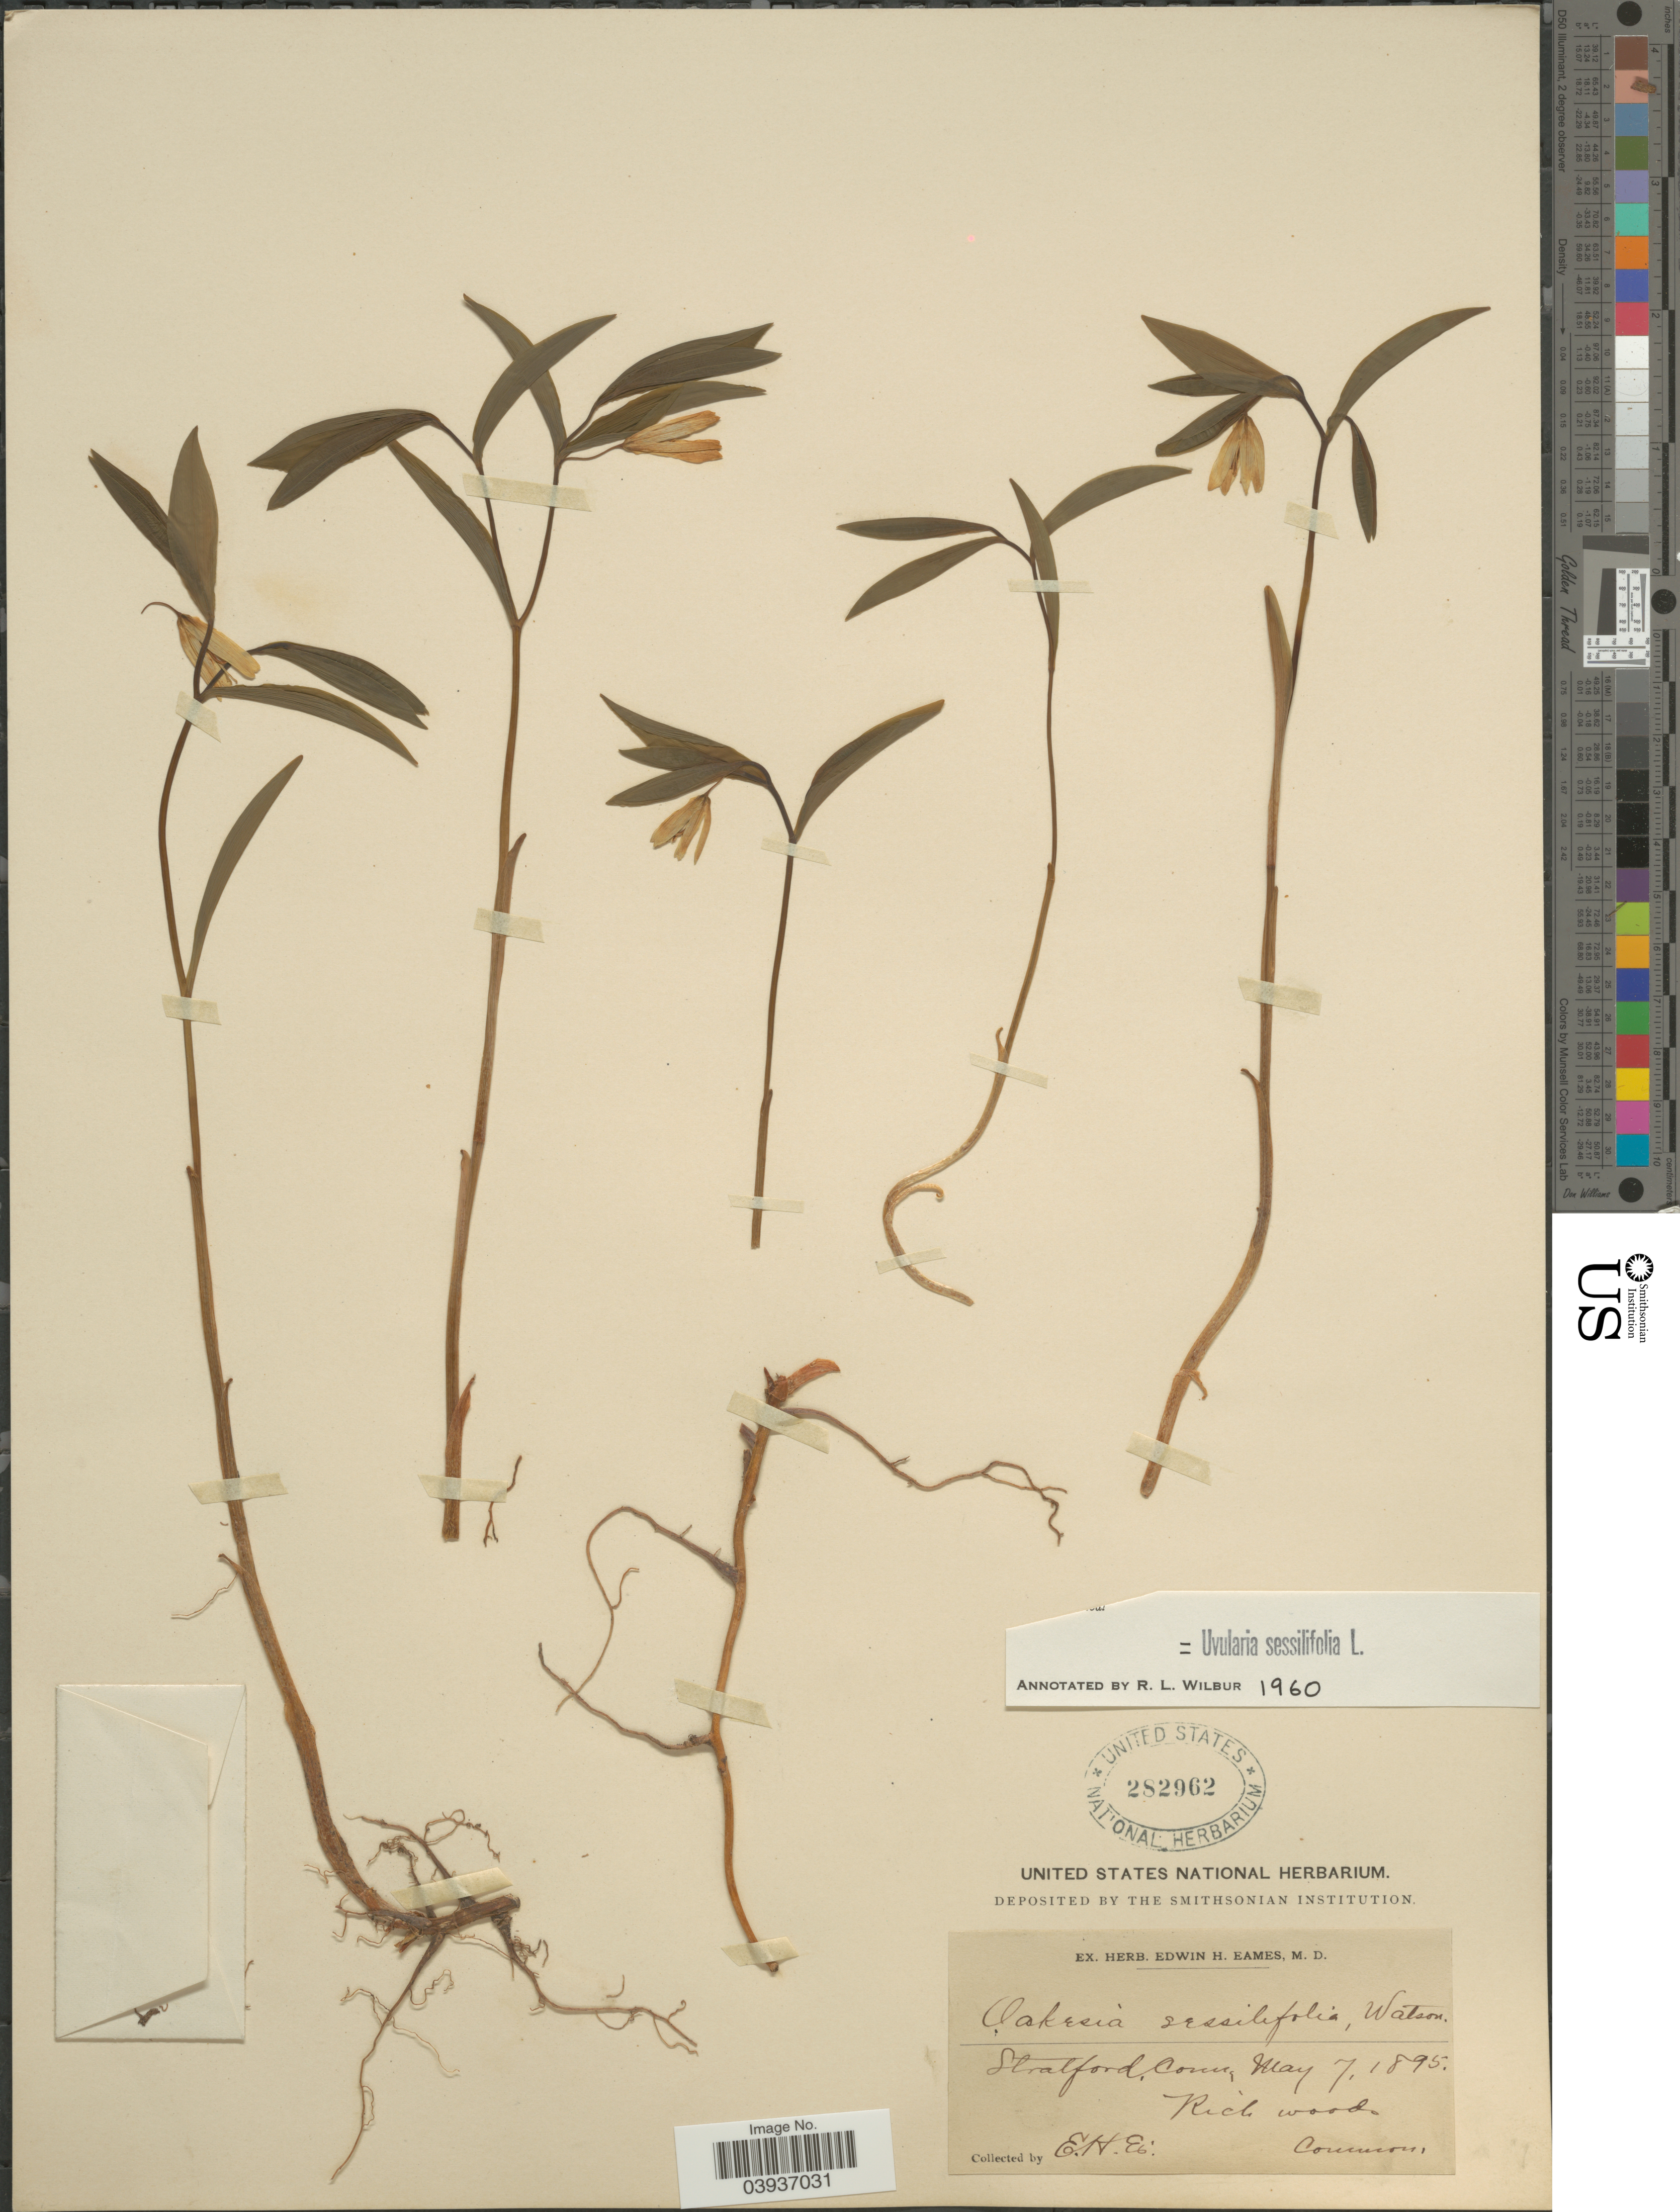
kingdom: Plantae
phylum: Tracheophyta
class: Liliopsida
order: Liliales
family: Colchicaceae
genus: Uvularia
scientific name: Uvularia sessilifolia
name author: L.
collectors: E. H. Eames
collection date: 1895-05-07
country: United States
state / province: Connecticut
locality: Stratford.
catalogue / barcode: US 282962